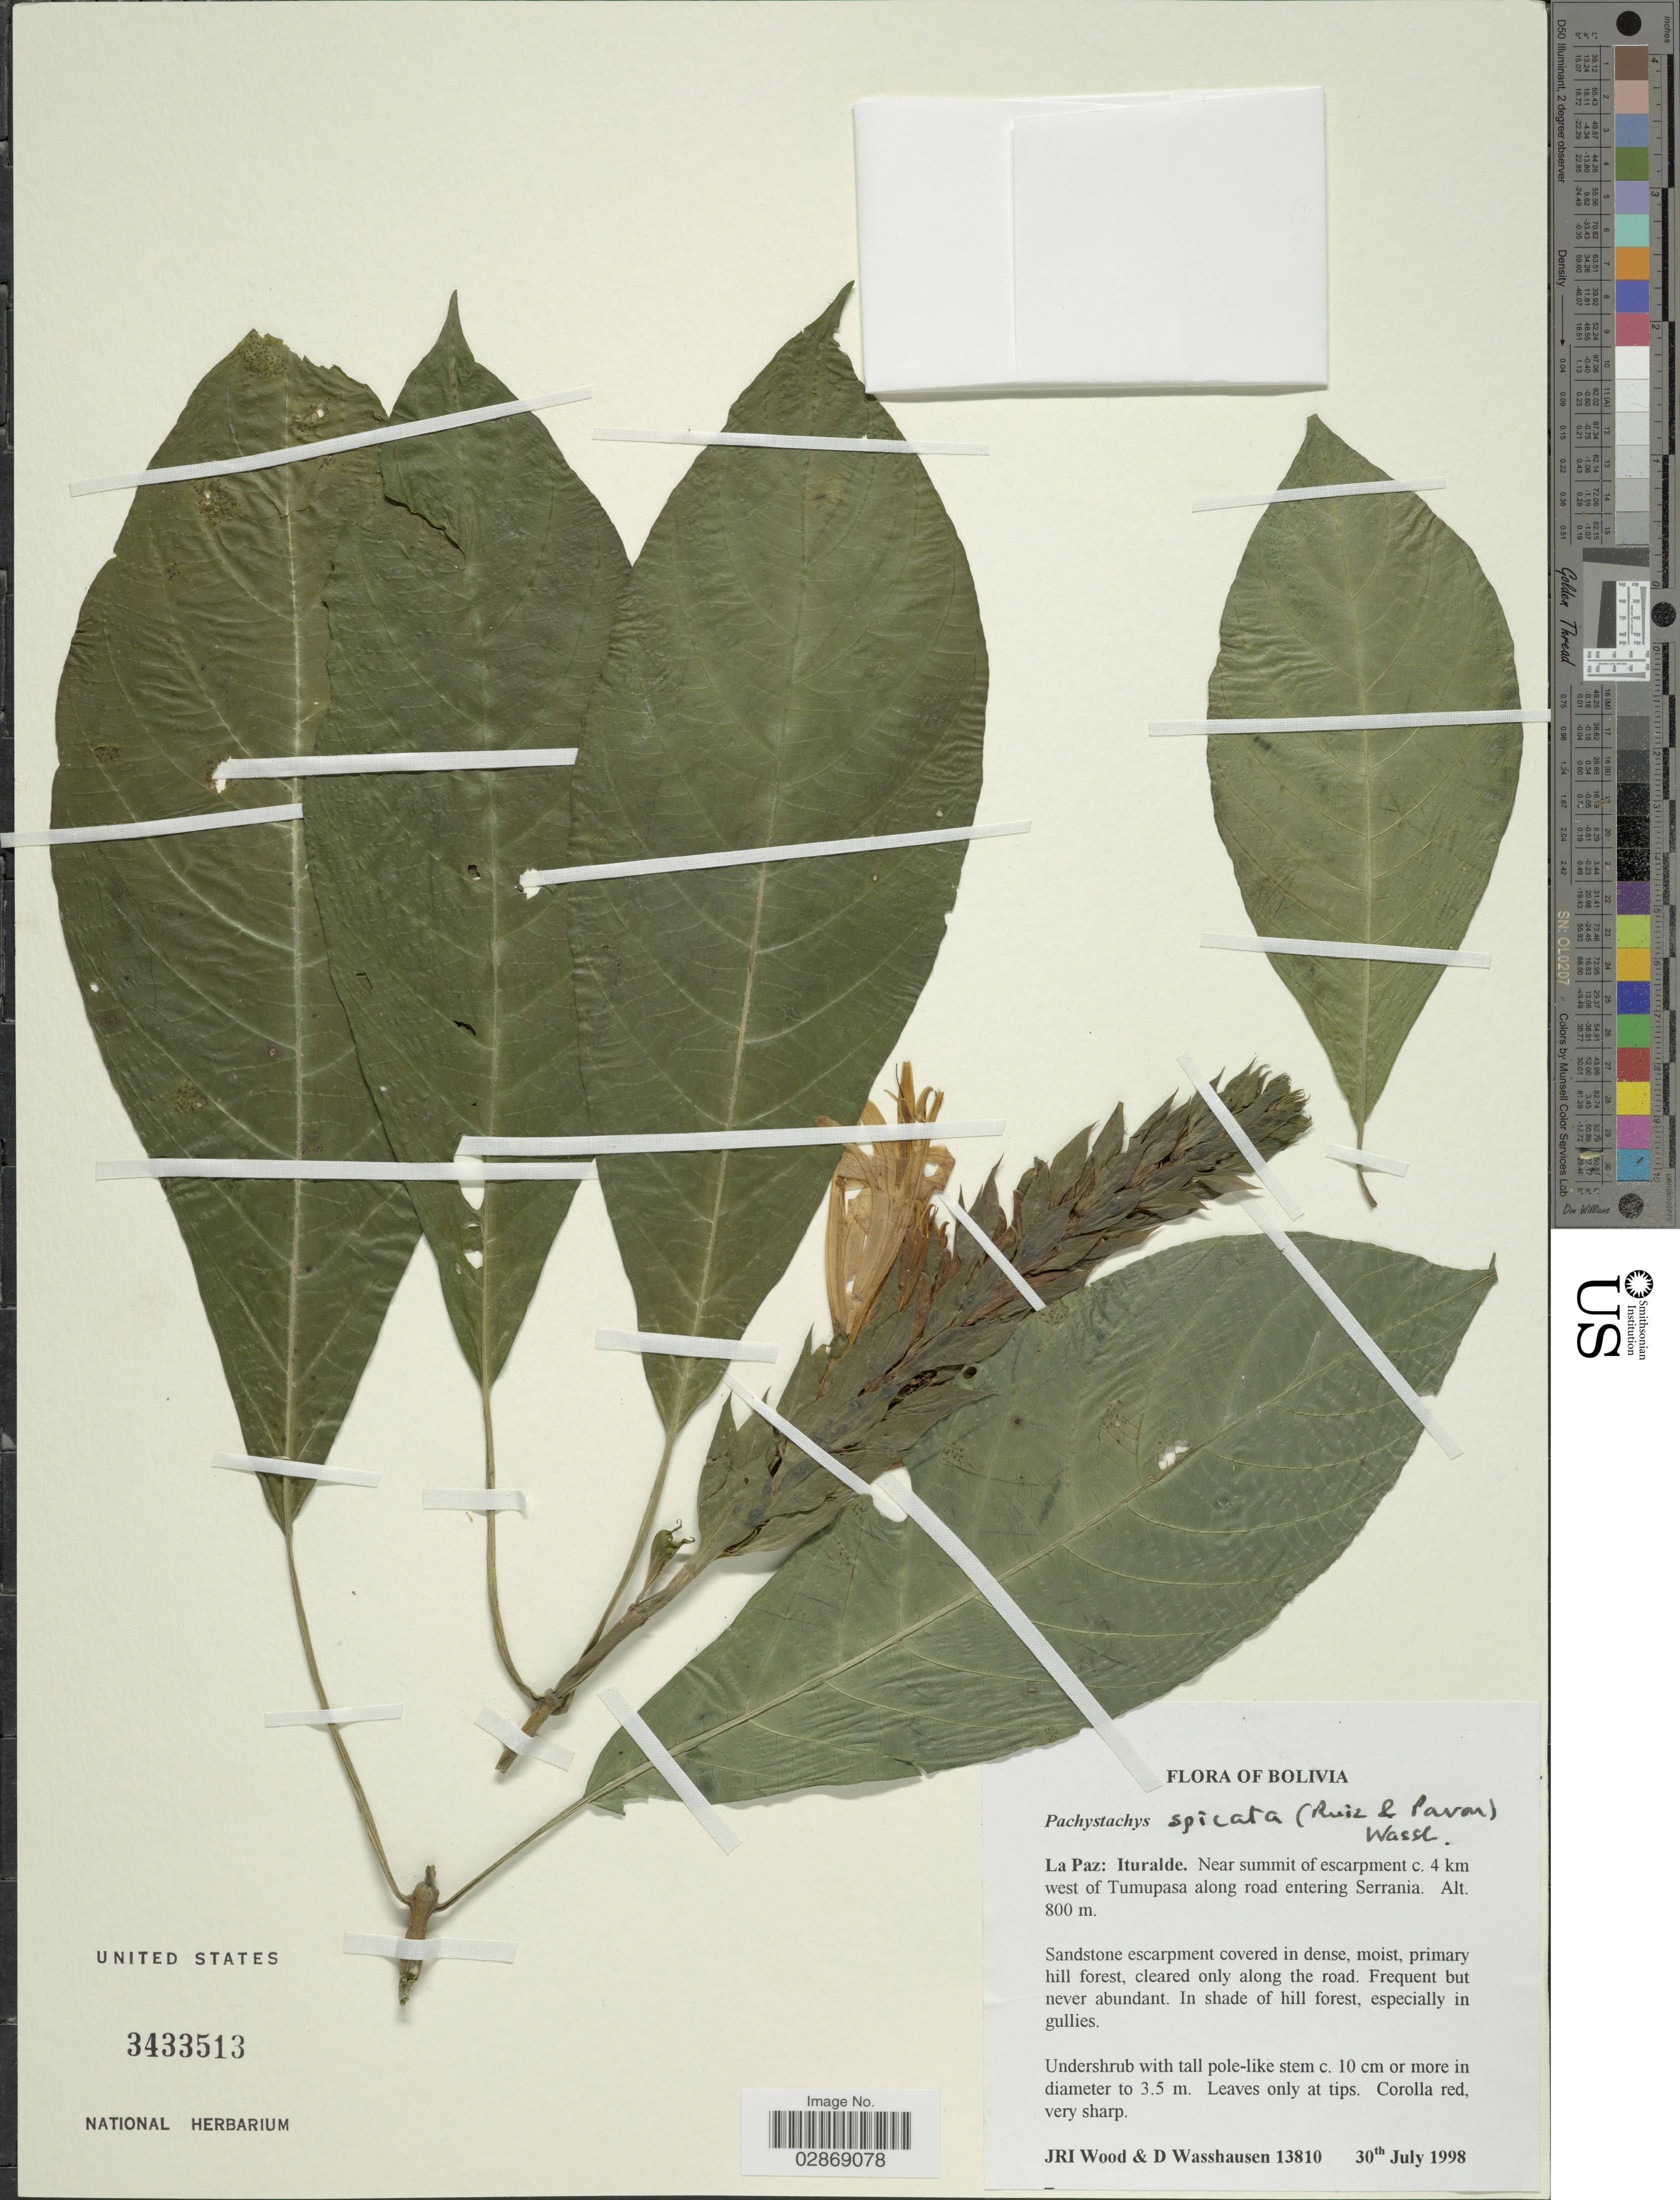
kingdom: Plantae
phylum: Tracheophyta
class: Magnoliopsida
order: Lamiales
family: Acanthaceae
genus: Pachystachys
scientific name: Pachystachys spicata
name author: (Ruiz & Pav.) Wassh.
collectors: J. R. I. Wood & D. C. Wasshausen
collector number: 13810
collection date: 1998-07-30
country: Bolivia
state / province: La Paz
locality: Ituralde. Near summit of escarpment c. 4 km west of Tumupasa along road entering Serrania.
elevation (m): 800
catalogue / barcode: US 3433513